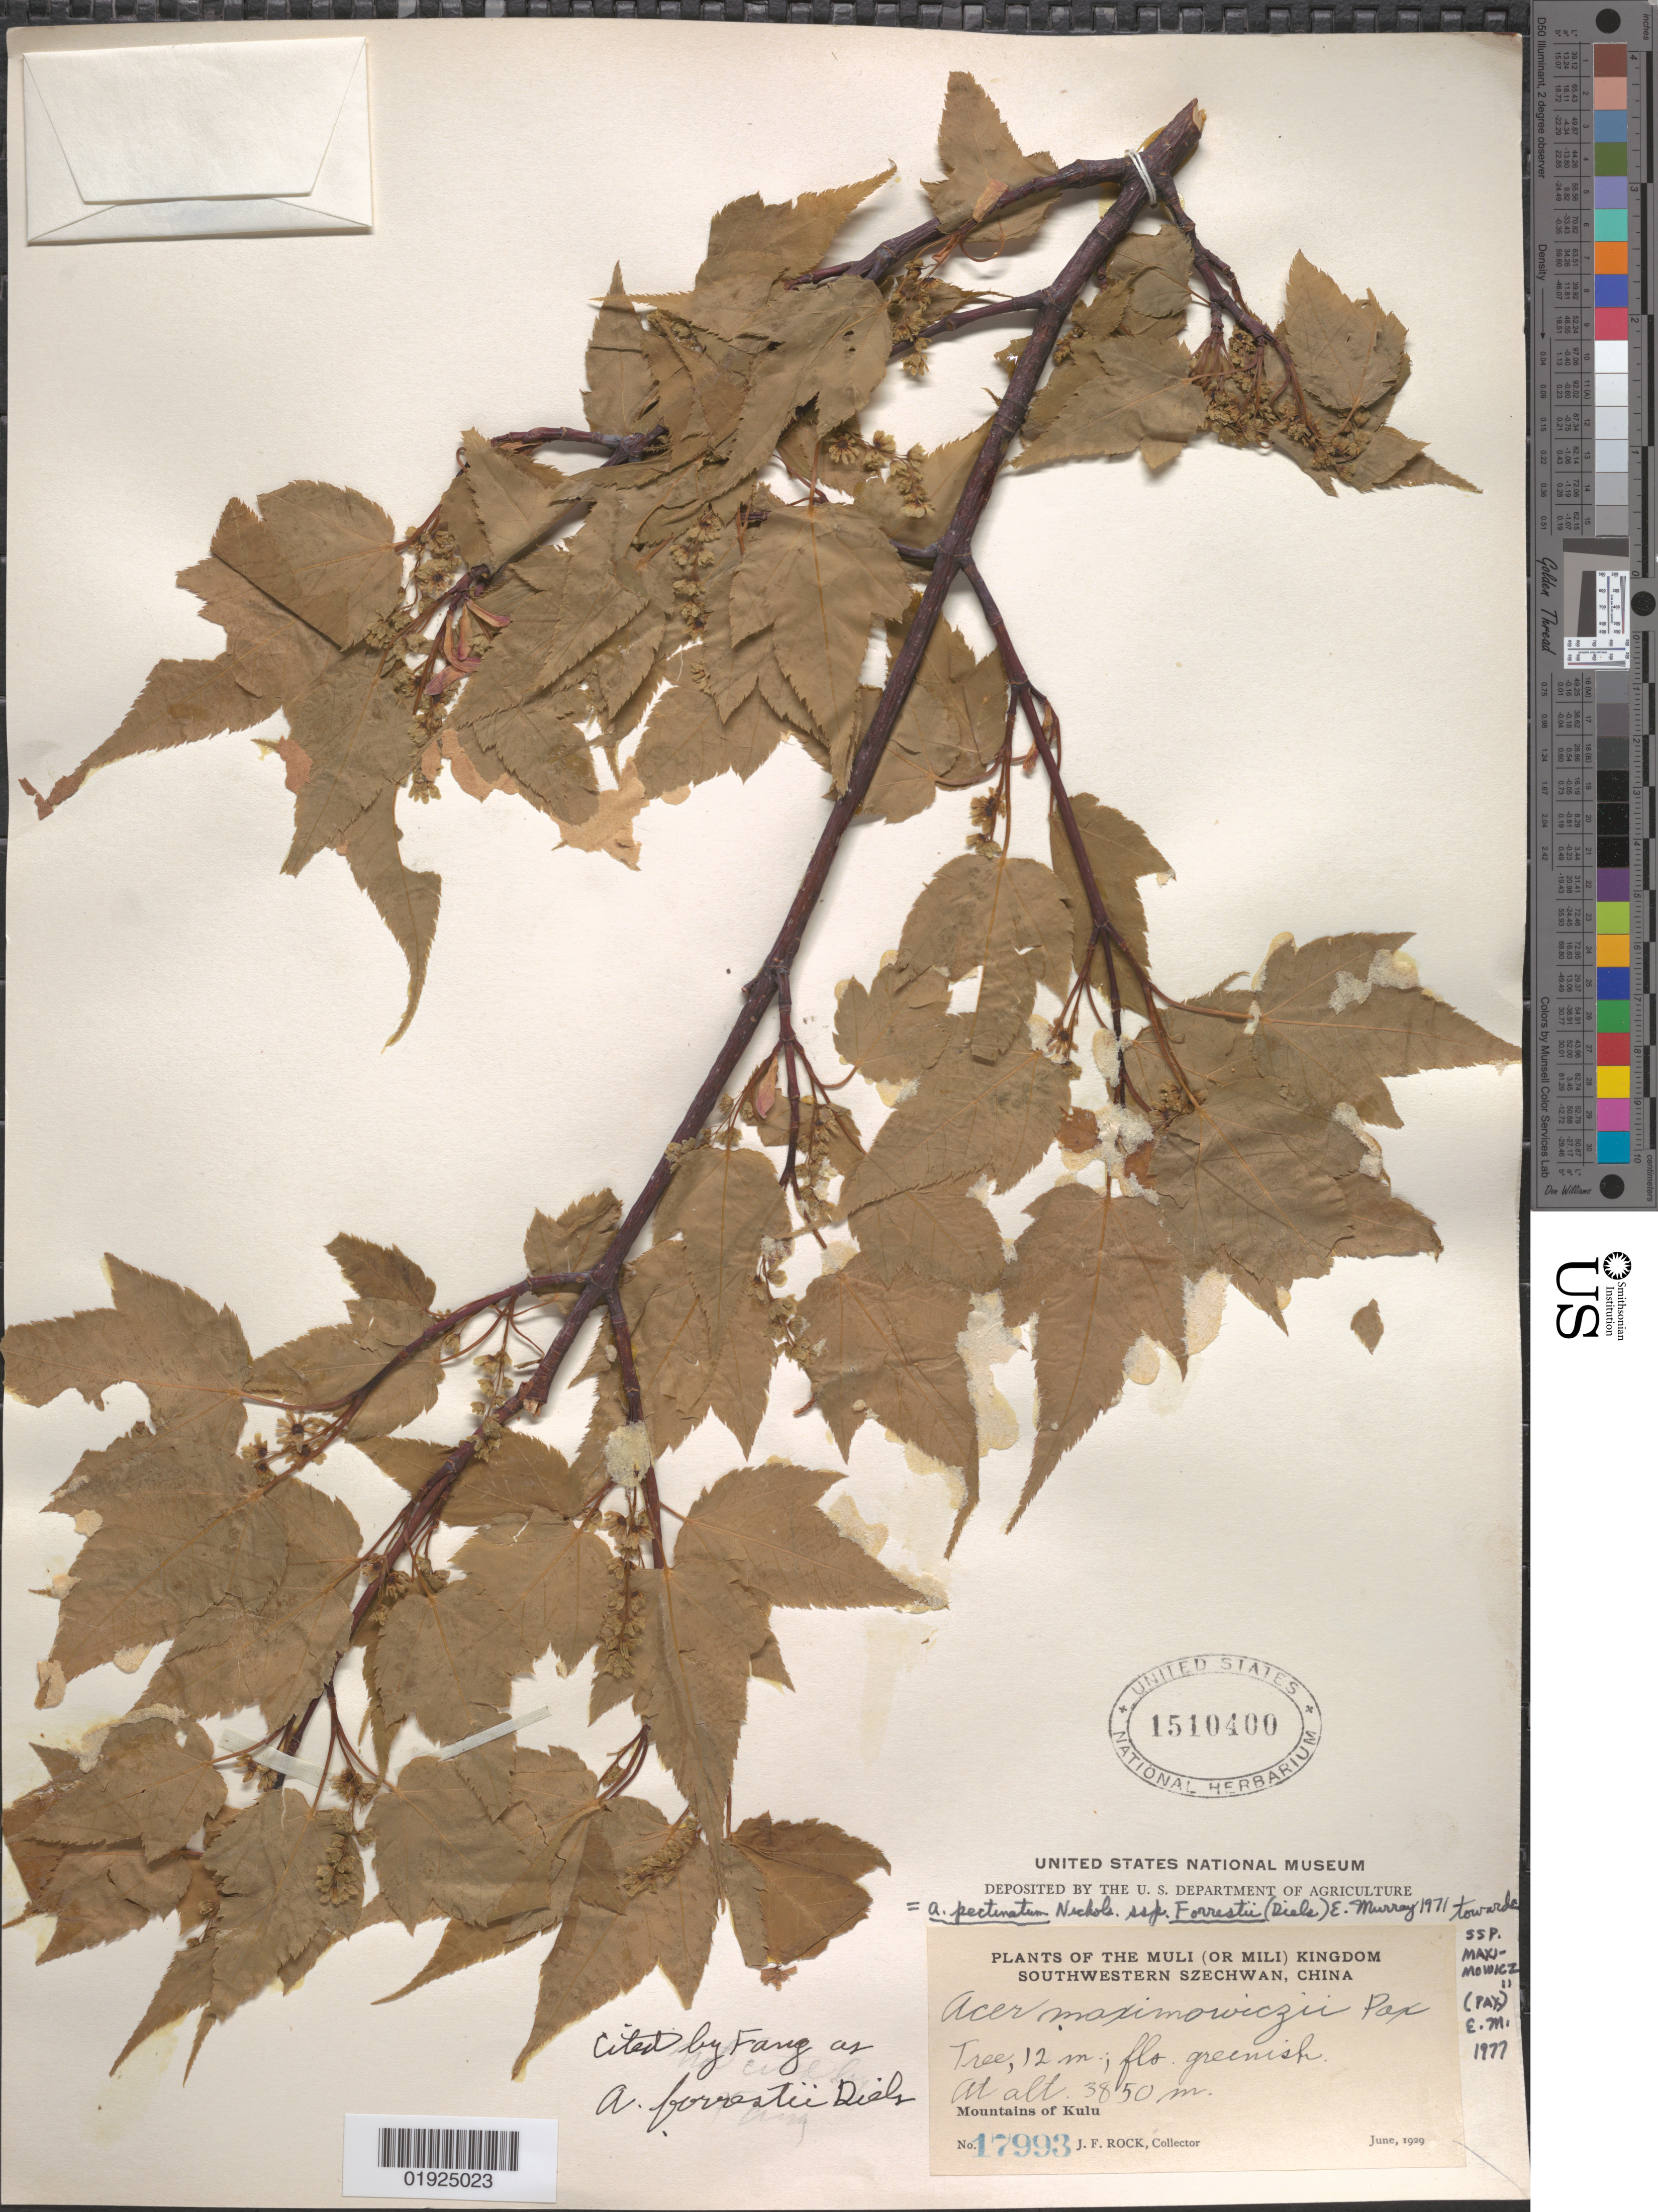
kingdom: Plantae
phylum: Tracheophyta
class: Magnoliopsida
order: Sapindales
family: Sapindaceae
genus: Acer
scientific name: Acer pectinatum subsp. forrestii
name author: (Diels) A.E. Murray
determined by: Murray, Edward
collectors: J. F. Rock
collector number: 17993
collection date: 1929-06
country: China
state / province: Sichuan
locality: Southwestern Szechwan [Sichuan], Mountains of Kulu, Muli (or Mili) Kingdom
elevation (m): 3850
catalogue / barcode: US 1510400